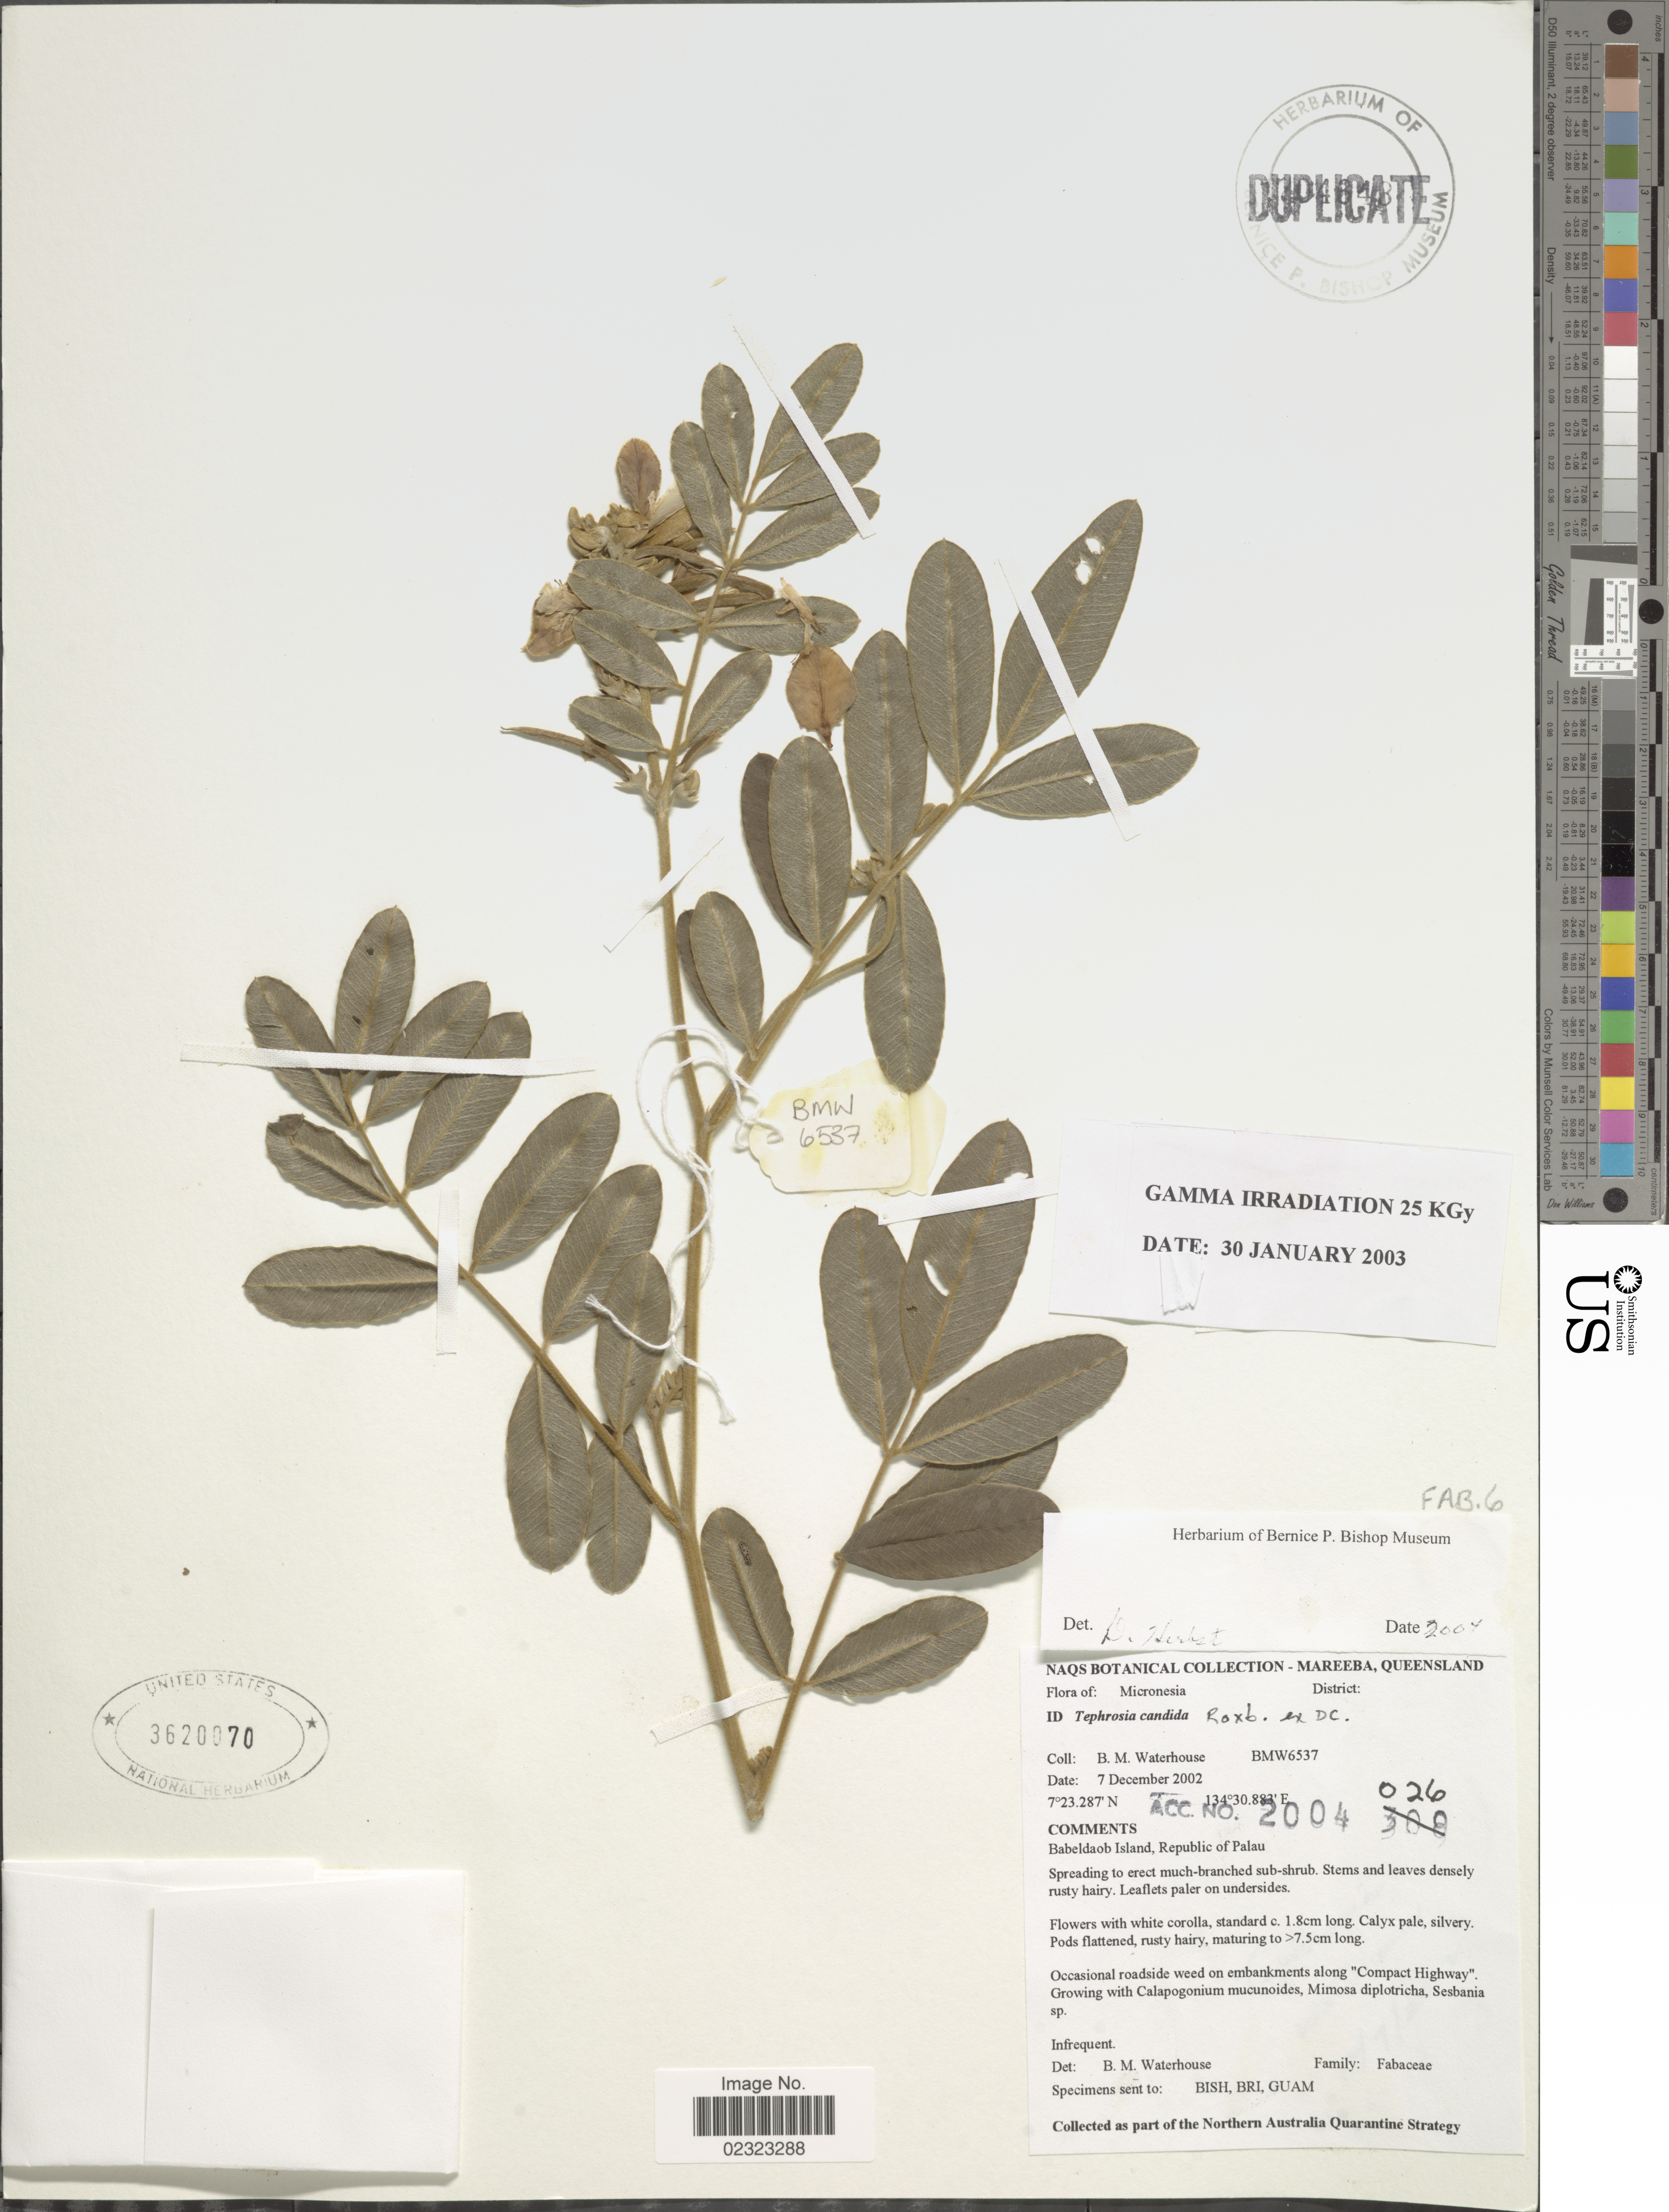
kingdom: Plantae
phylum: Tracheophyta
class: Magnoliopsida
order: Fabales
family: Fabaceae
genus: Tephrosia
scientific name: Tephrosia candida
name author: DC.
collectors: B. Waterhouse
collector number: BMW6537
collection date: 2002-12-08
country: Palau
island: Babeldaob [Babelthuap]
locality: Babeldaob Island, Republic of Palau, occasional roadside weed on embankments along "Compact Highway".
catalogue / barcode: US 3620070